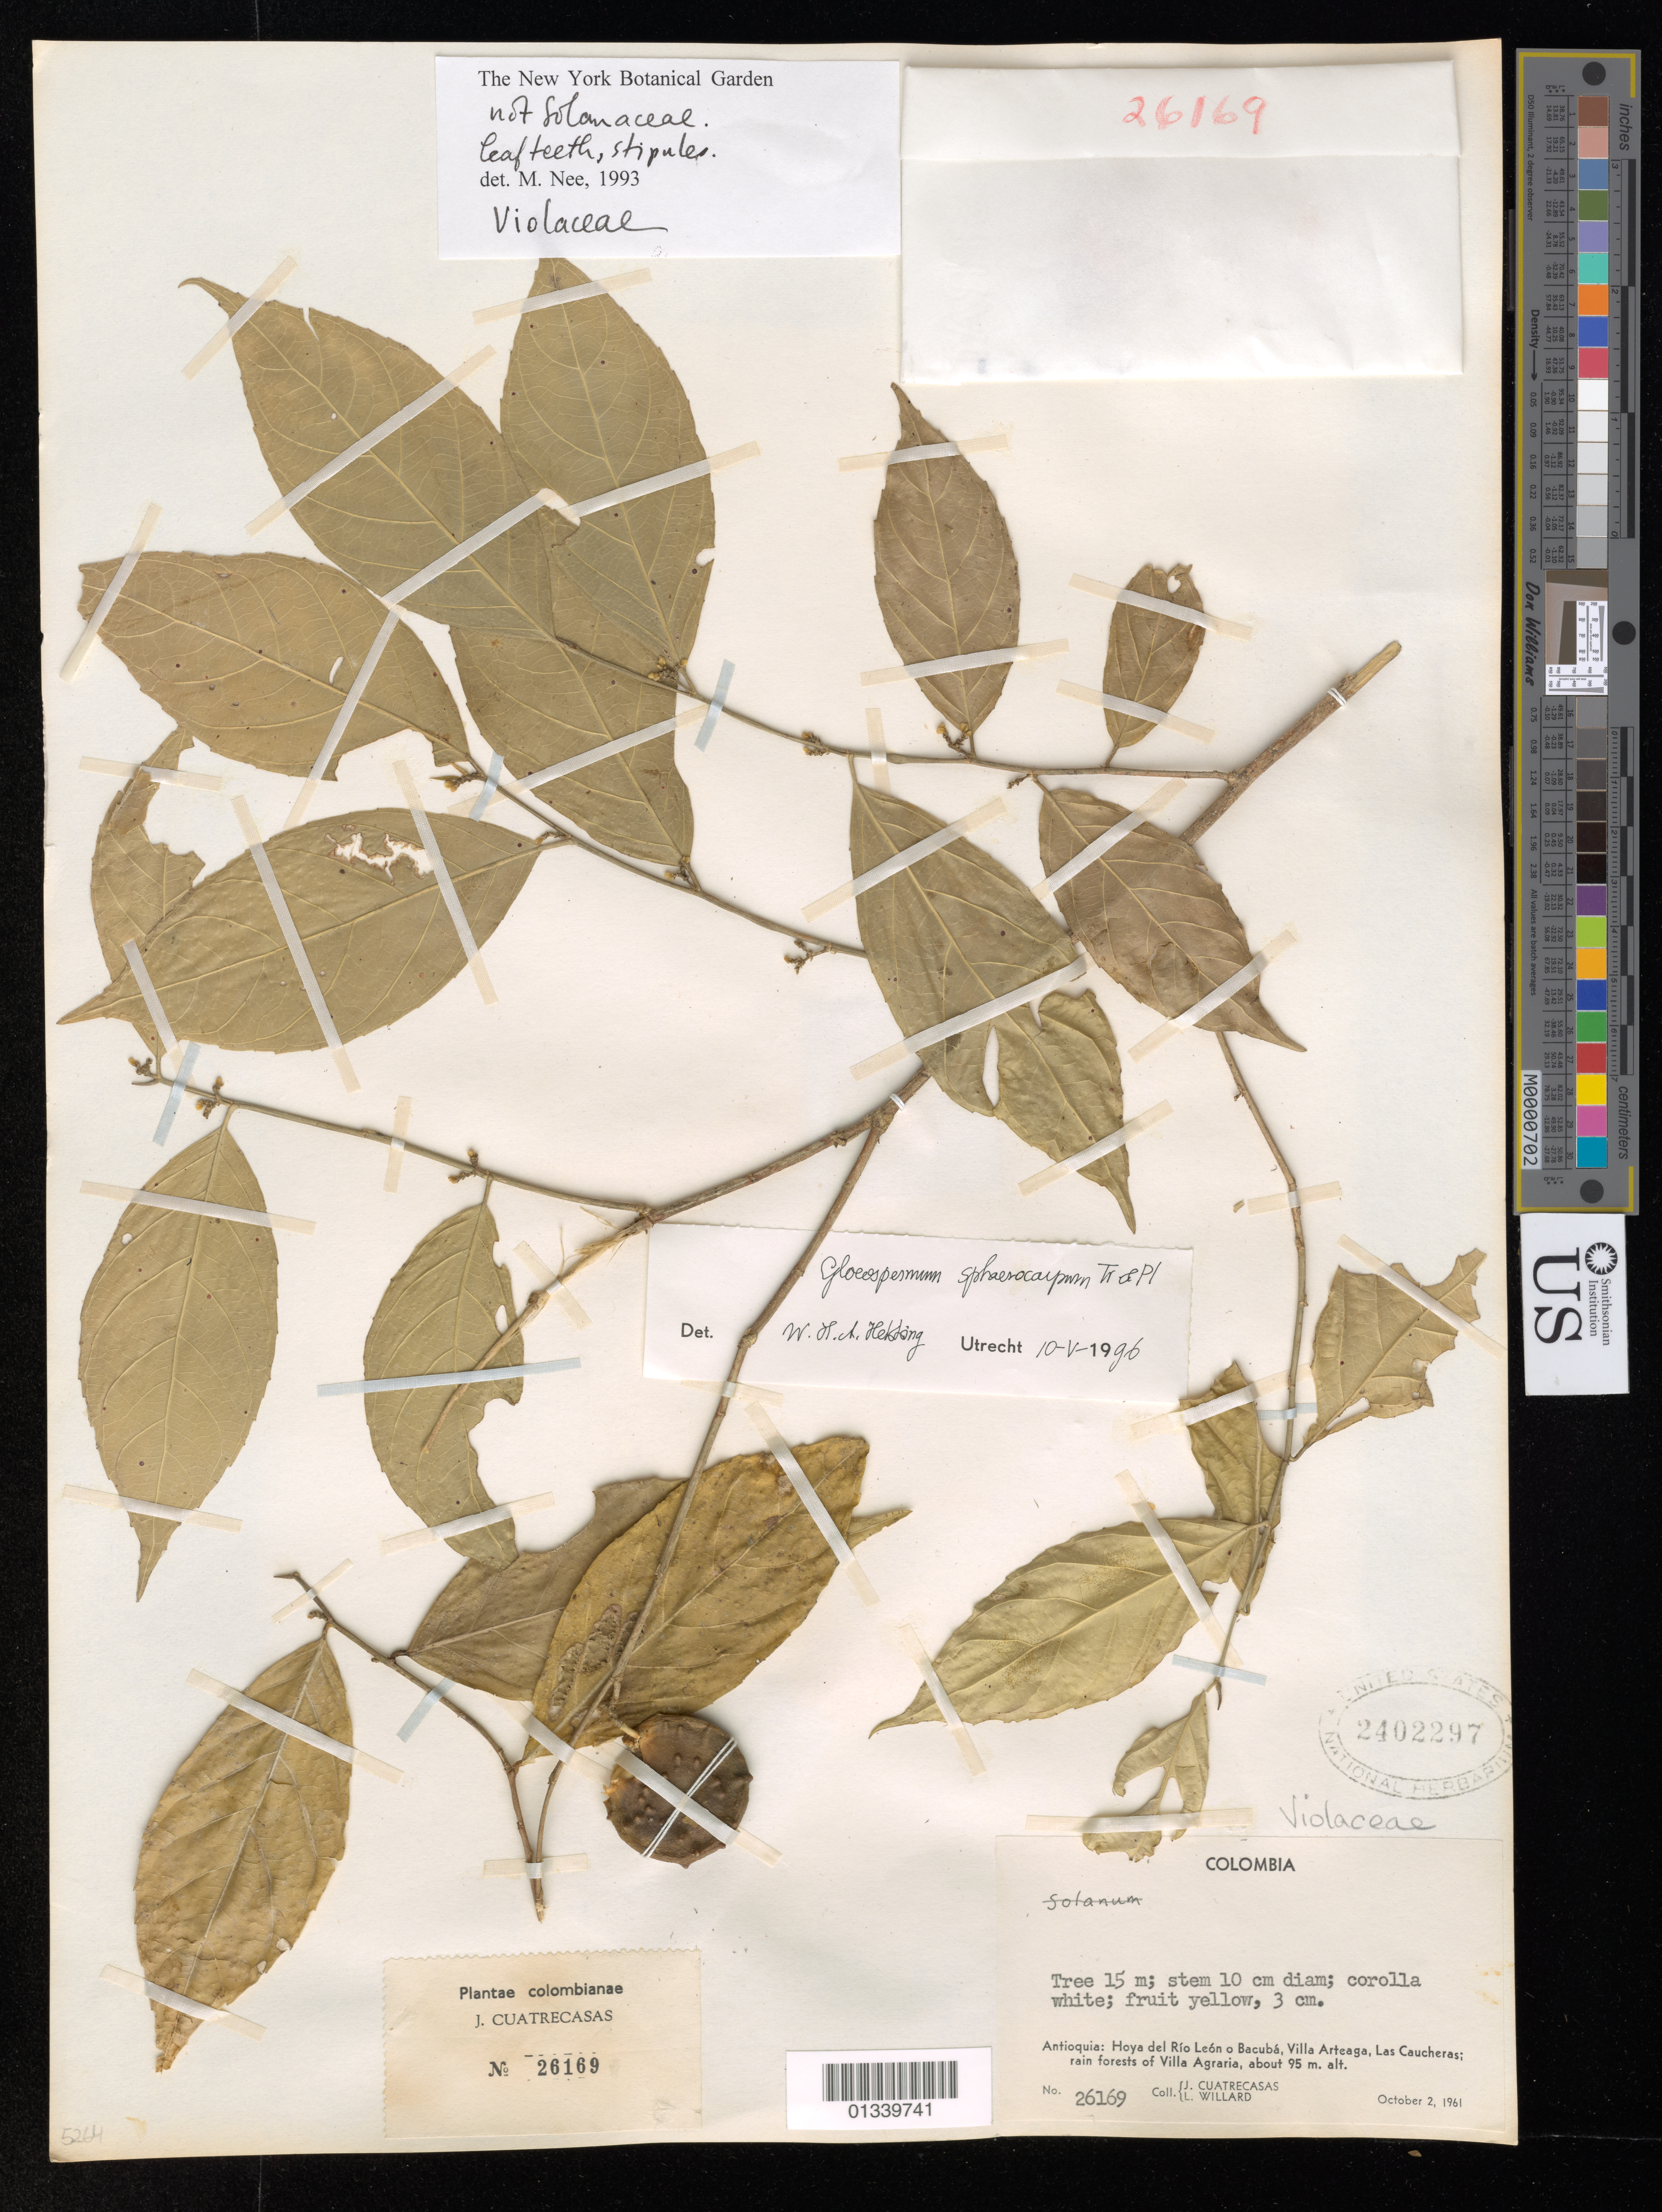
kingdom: Plantae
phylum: Tracheophyta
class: Magnoliopsida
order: Malpighiales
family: Violaceae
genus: Gloeospermum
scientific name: Gloeospermum sphaerocarpum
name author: Triana & Planch.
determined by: Hekking, W. H. A.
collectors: J. Cuatrecasas & L. Willard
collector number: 26169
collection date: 1961-10-02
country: Colombia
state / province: Antioquia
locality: Hoya del Rio Leon oBacuba, Ville Arteaga, Las Caucheras.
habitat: Rain forests of Villa Agraria.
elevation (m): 95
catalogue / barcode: US 2402297